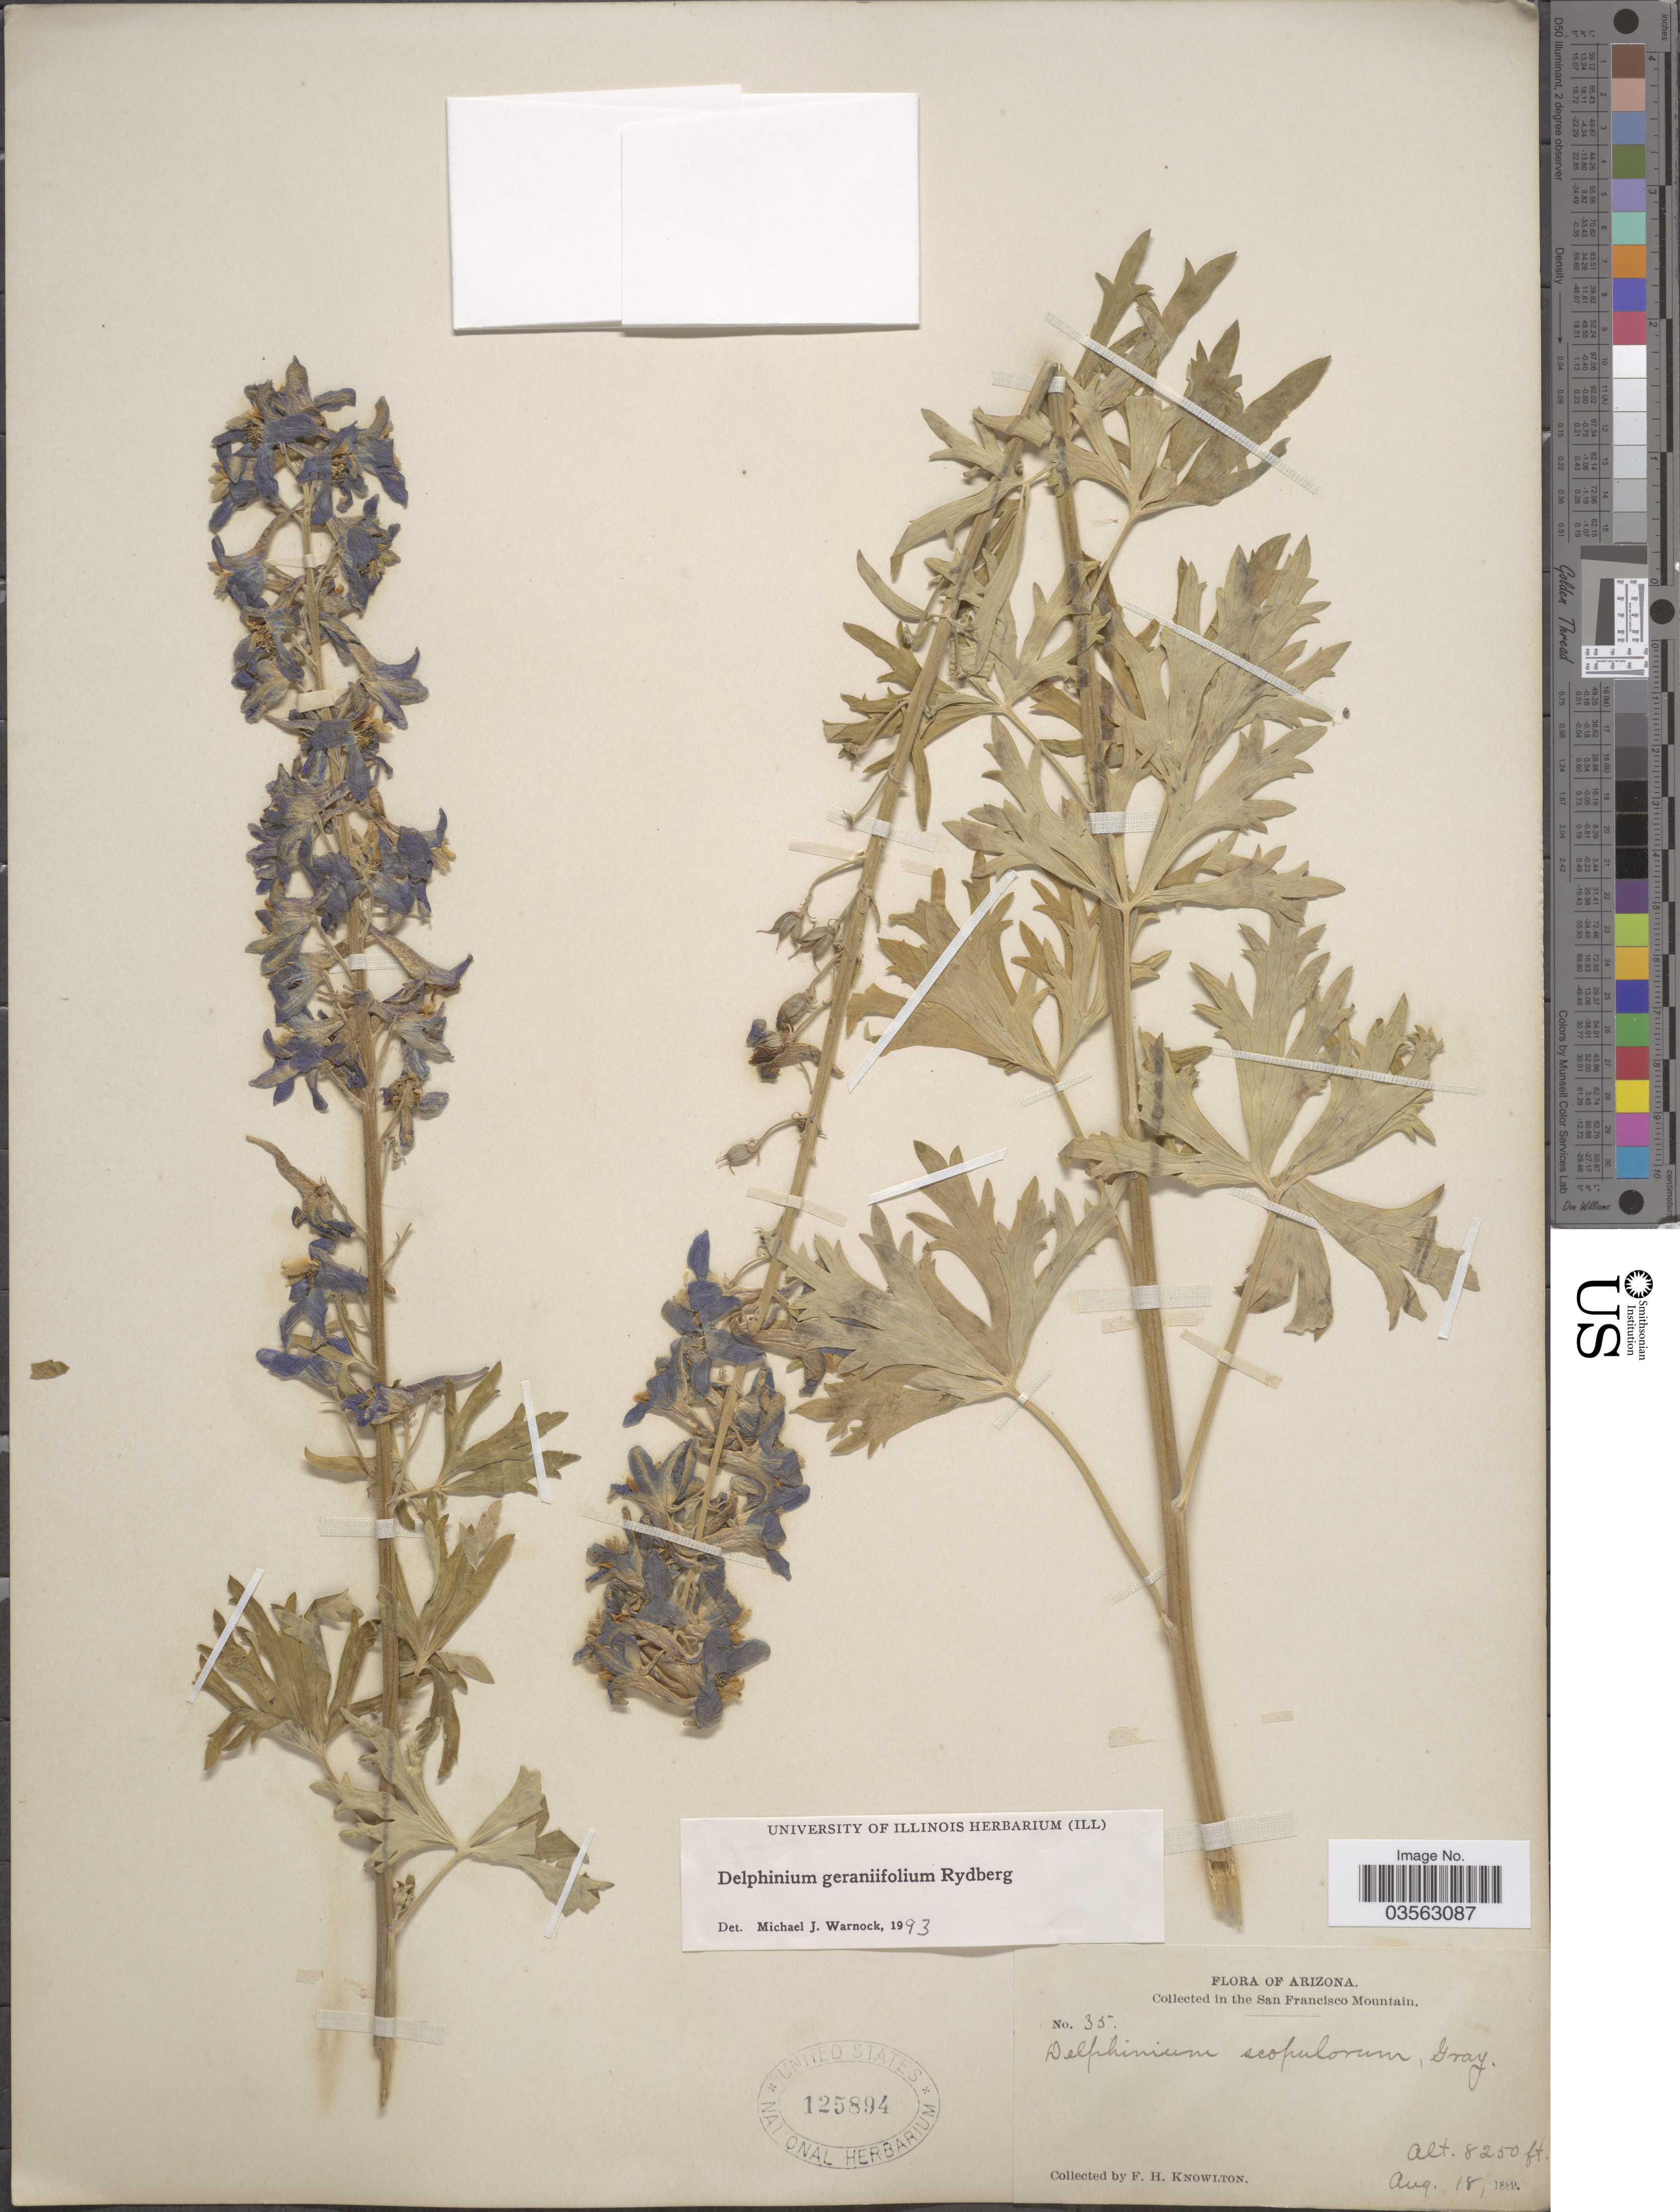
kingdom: Plantae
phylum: Tracheophyta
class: Magnoliopsida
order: Ranunculales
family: Ranunculaceae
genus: Delphinium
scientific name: Delphinium geraniifolium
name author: Rydb.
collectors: F. H. Knowlton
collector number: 35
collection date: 1889-08-18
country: United States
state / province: Arizona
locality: In the San Francisco Mountain.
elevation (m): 2515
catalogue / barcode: US 125894